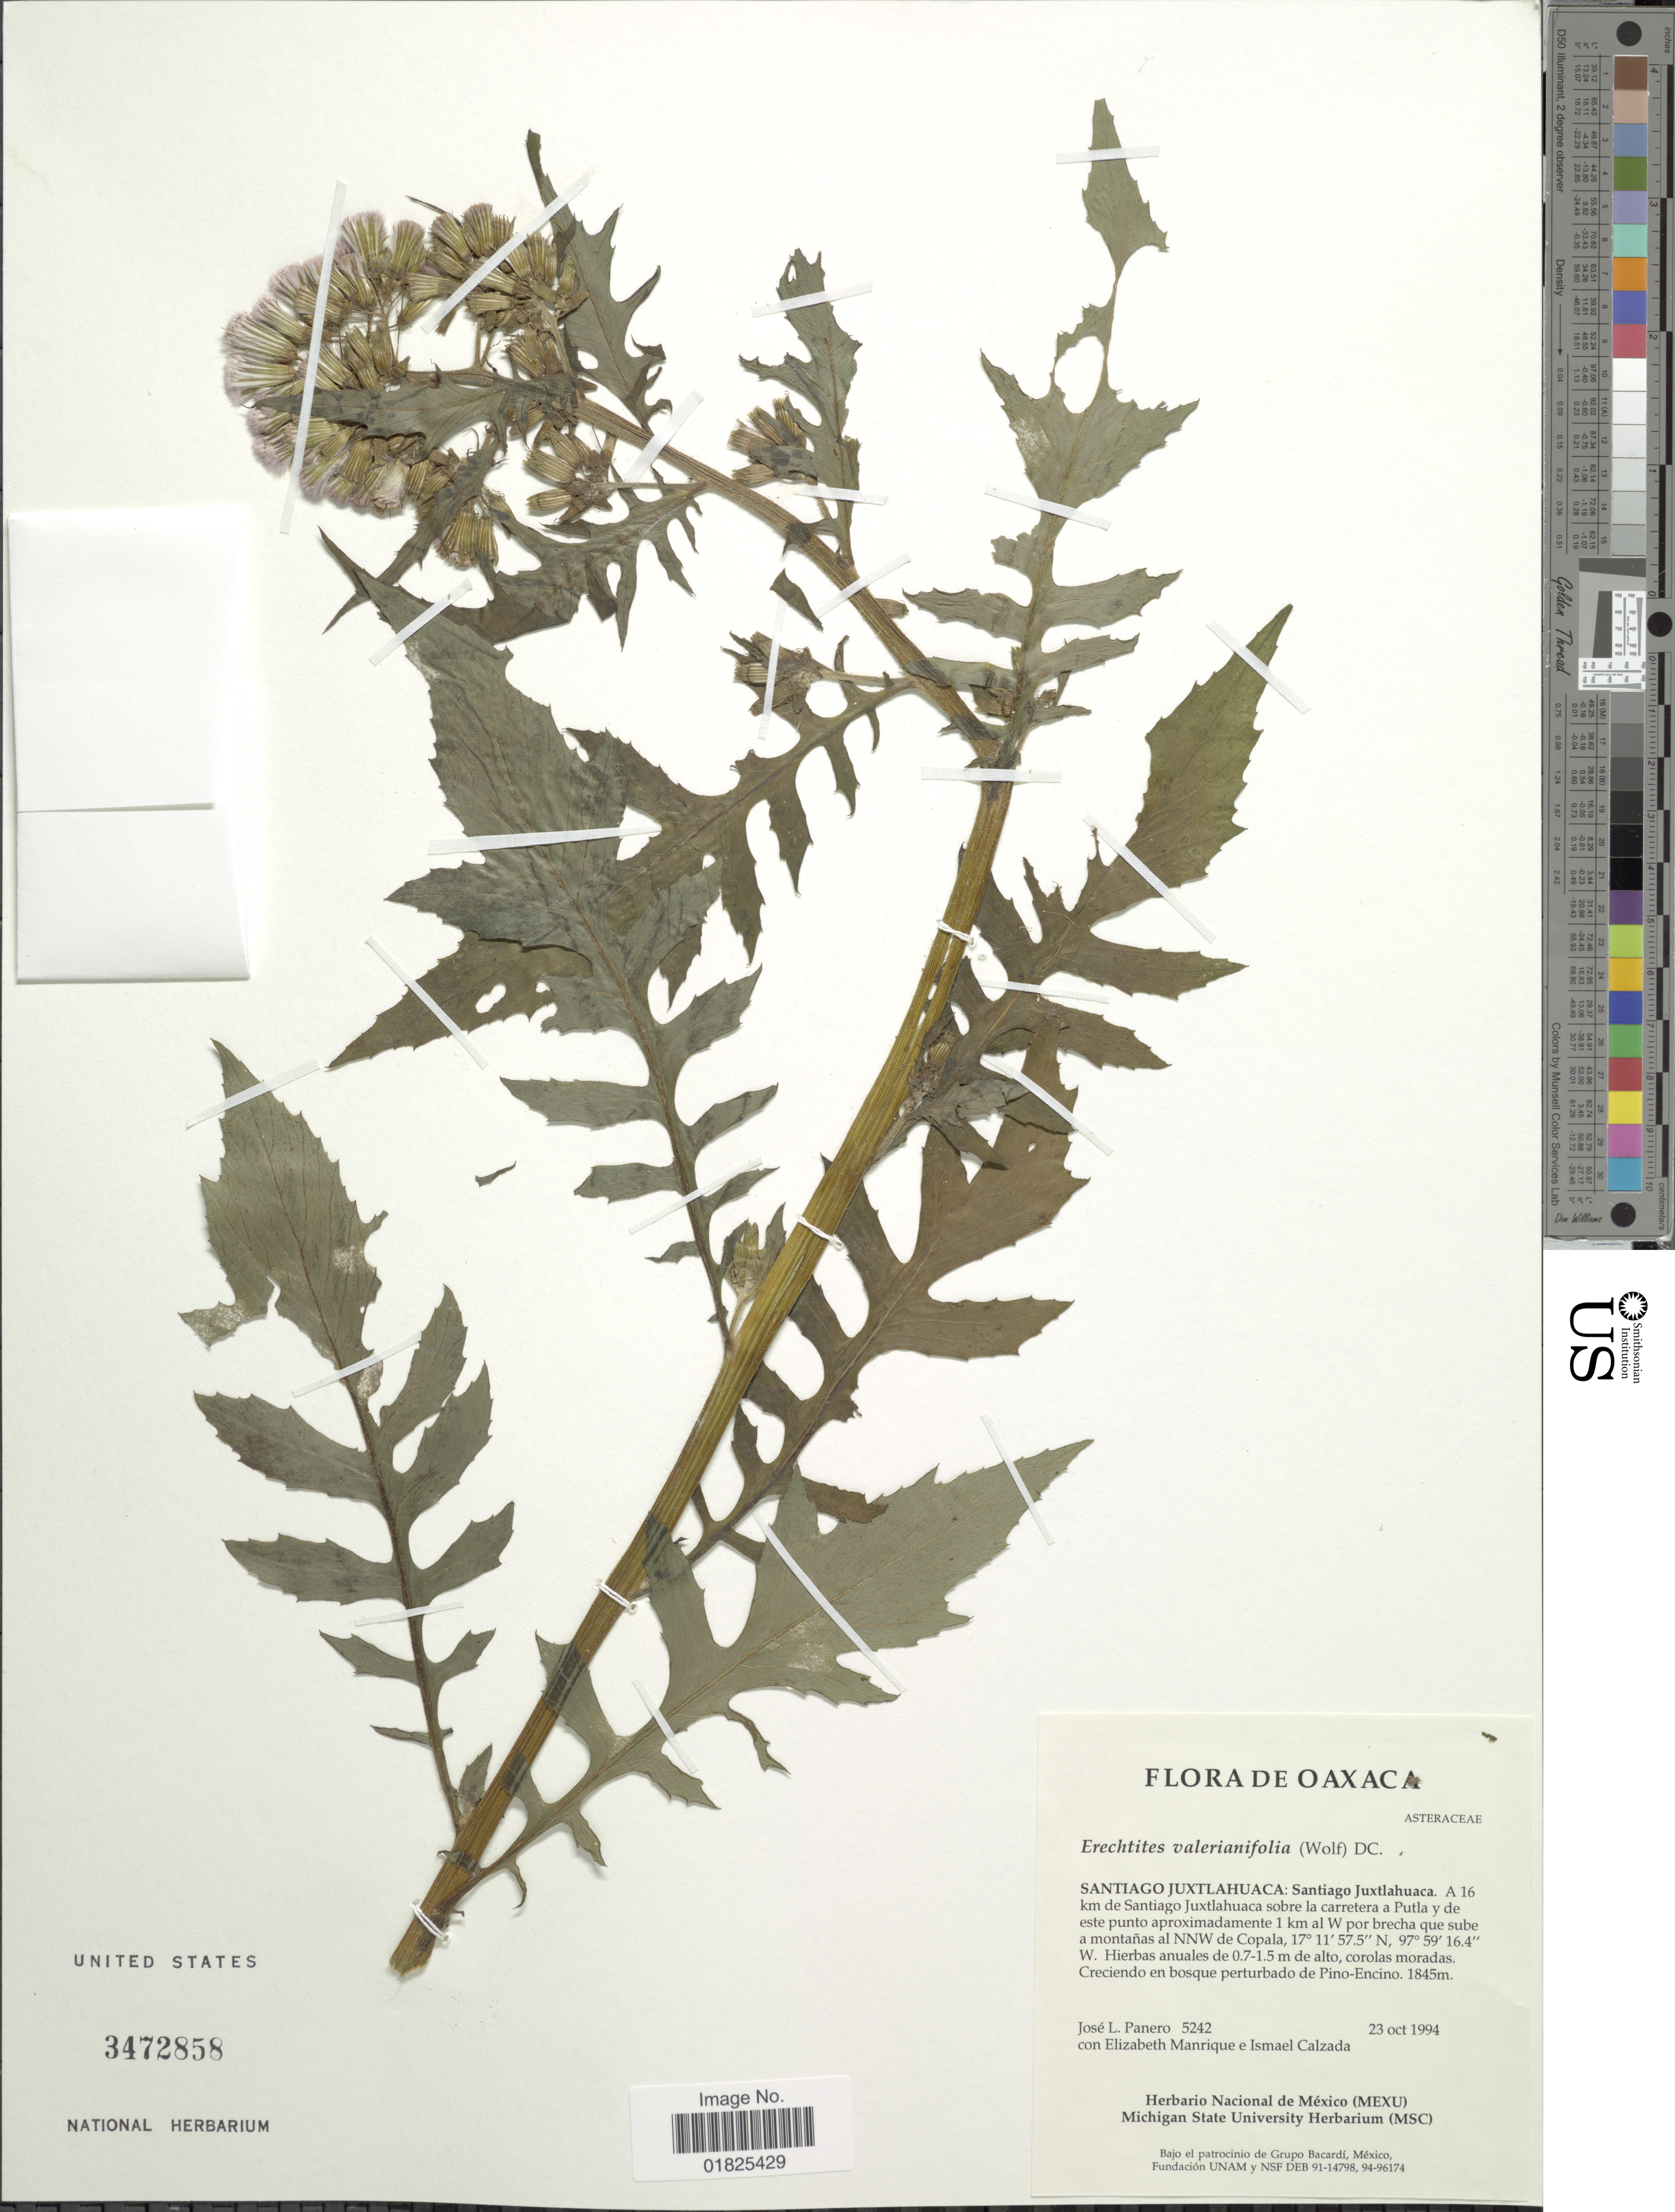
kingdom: Plantae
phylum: Tracheophyta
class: Magnoliopsida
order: Asterales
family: Asteraceae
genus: Erechtites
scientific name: Erechtites valerianifolius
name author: (Link ex Spreng.) DC.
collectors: J. L. Panero, E. Manrique & I. Calzada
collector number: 5242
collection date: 1994-10-23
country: Mexico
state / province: Oaxaca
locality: Santiago Juxtlahuaca: Santiago Juxtlahuaca. A 16 km de Santiago Juxtlahuaca sobre la carretera a Putla y de este punto aproximadamente 1 km al W por brecha que sube a montanas al NNW de Copala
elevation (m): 1845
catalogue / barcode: US 3472858